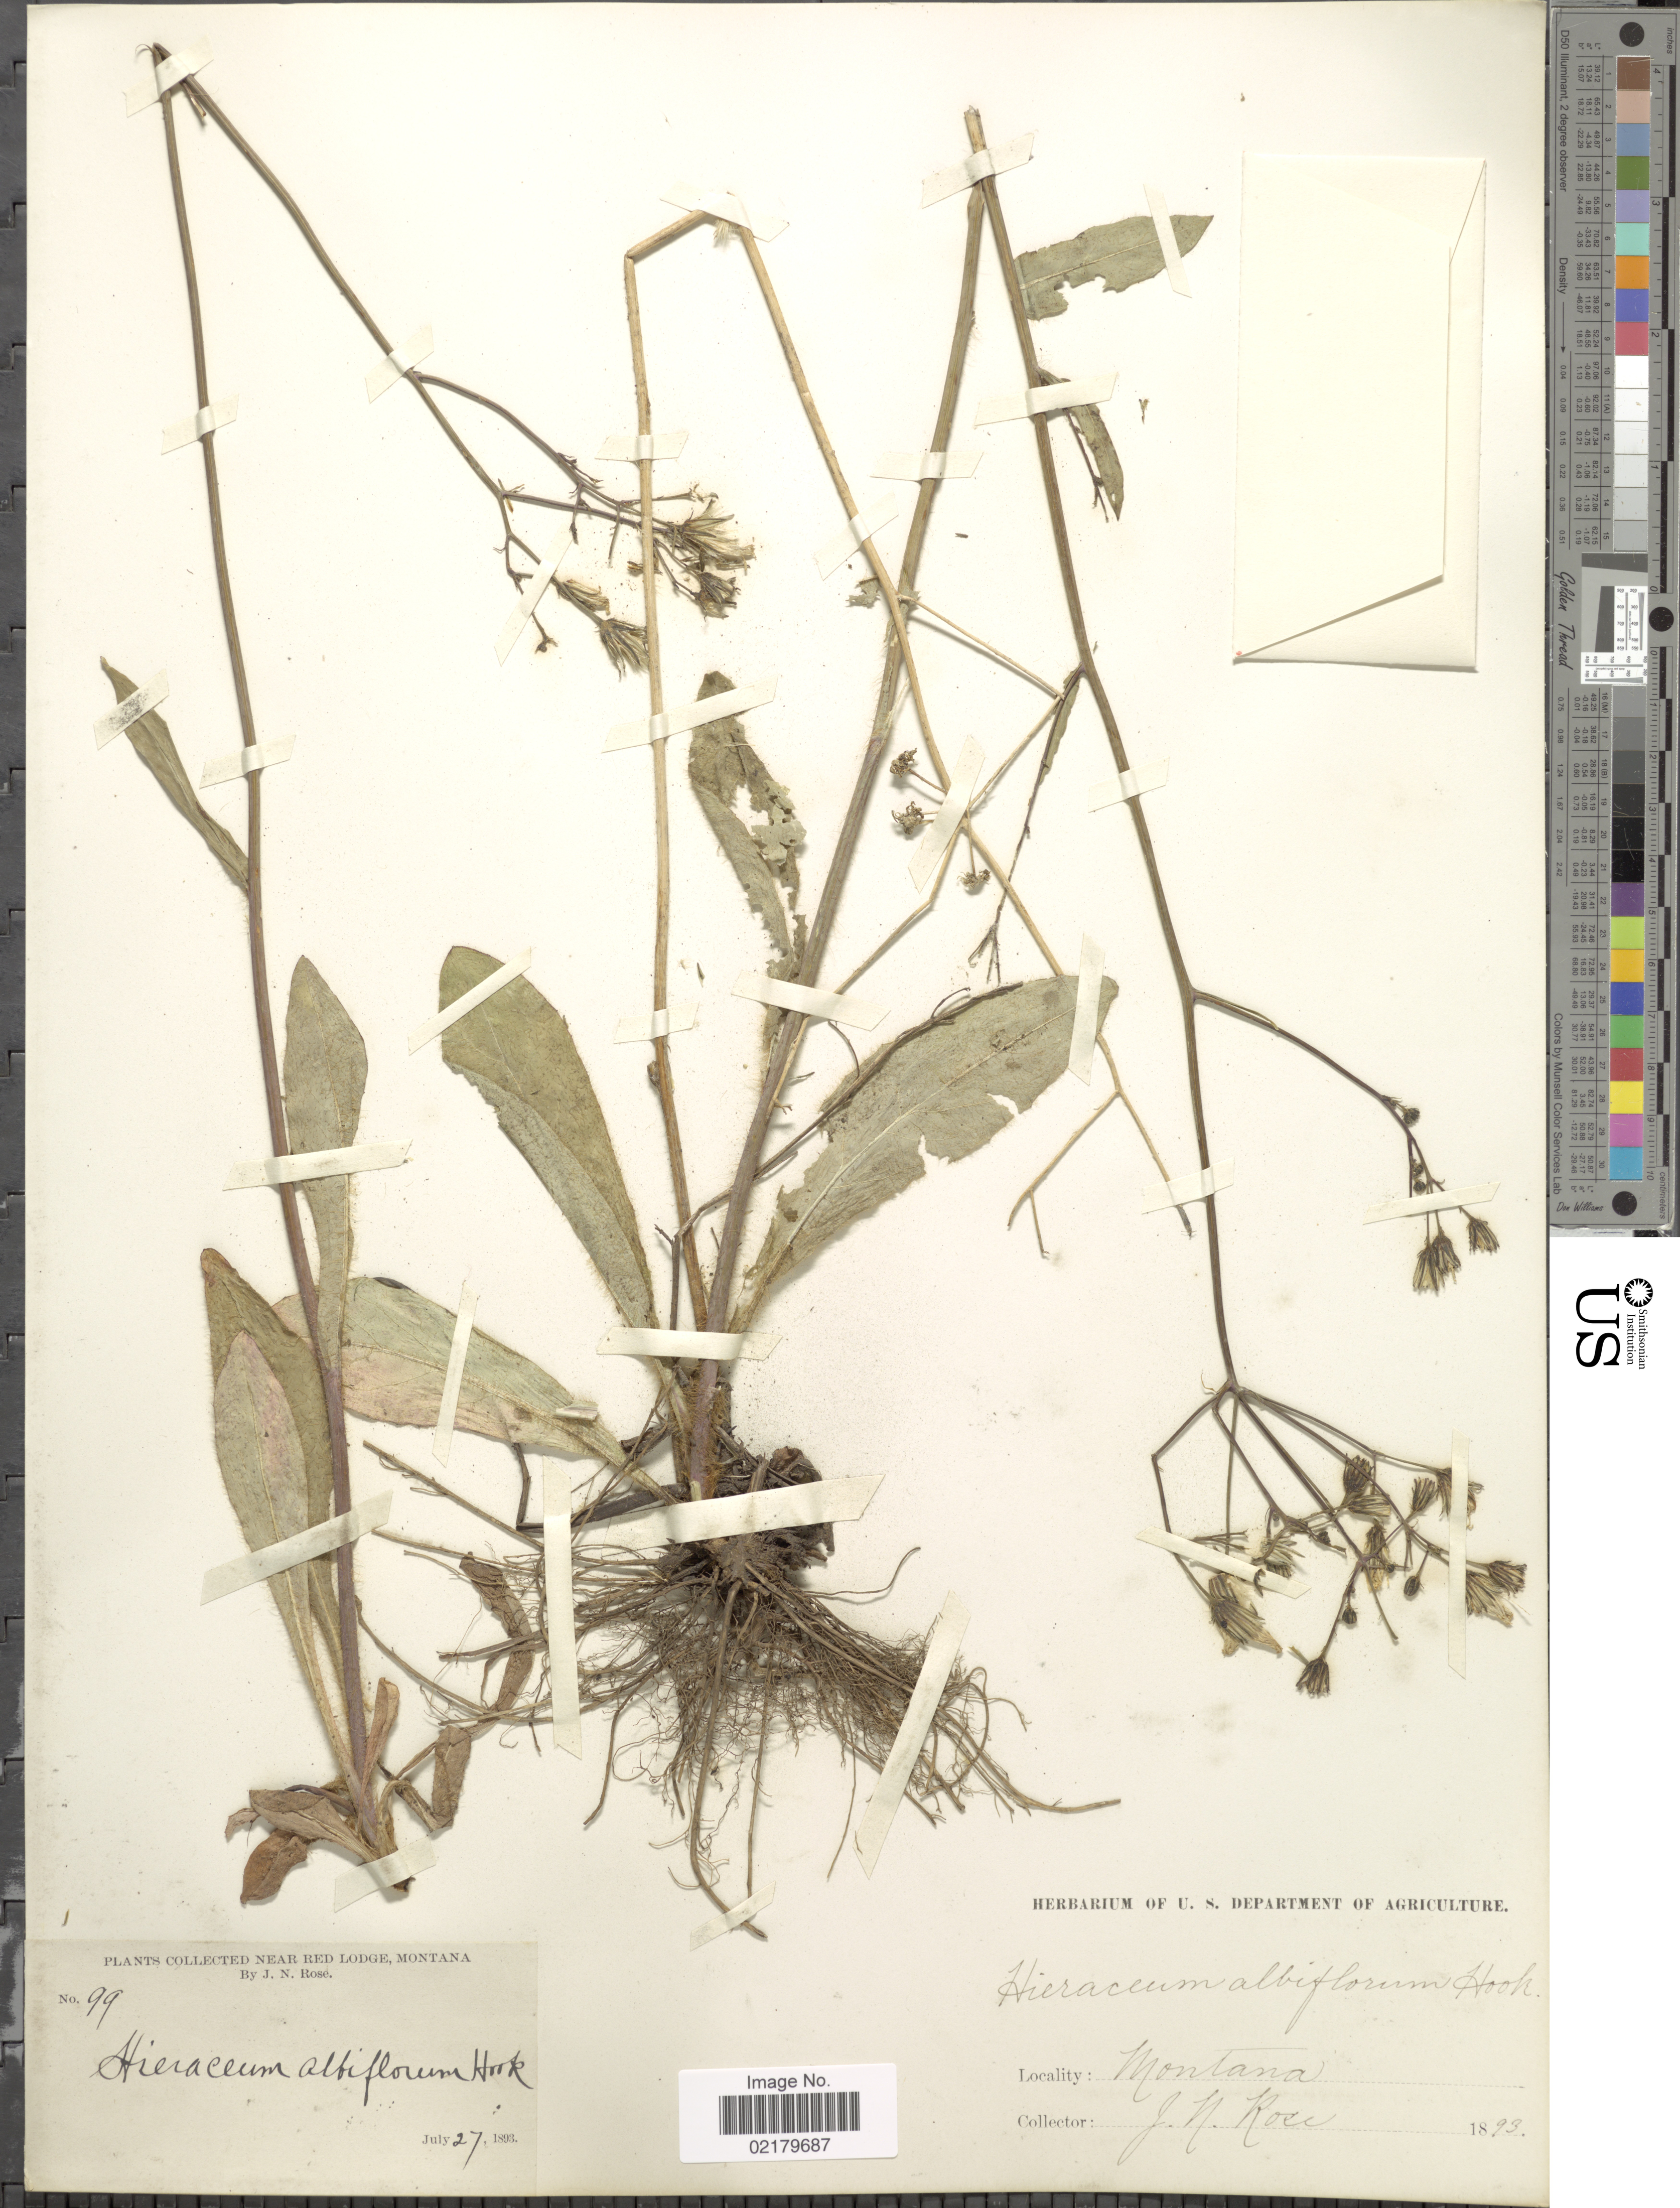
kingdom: Plantae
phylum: Tracheophyta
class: Magnoliopsida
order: Asterales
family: Asteraceae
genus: Hieracium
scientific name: Hieracium albiflorum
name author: Hook.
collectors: J. N. Rose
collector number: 99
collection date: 1893-07-27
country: United States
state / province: Montana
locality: Near Red Lodge